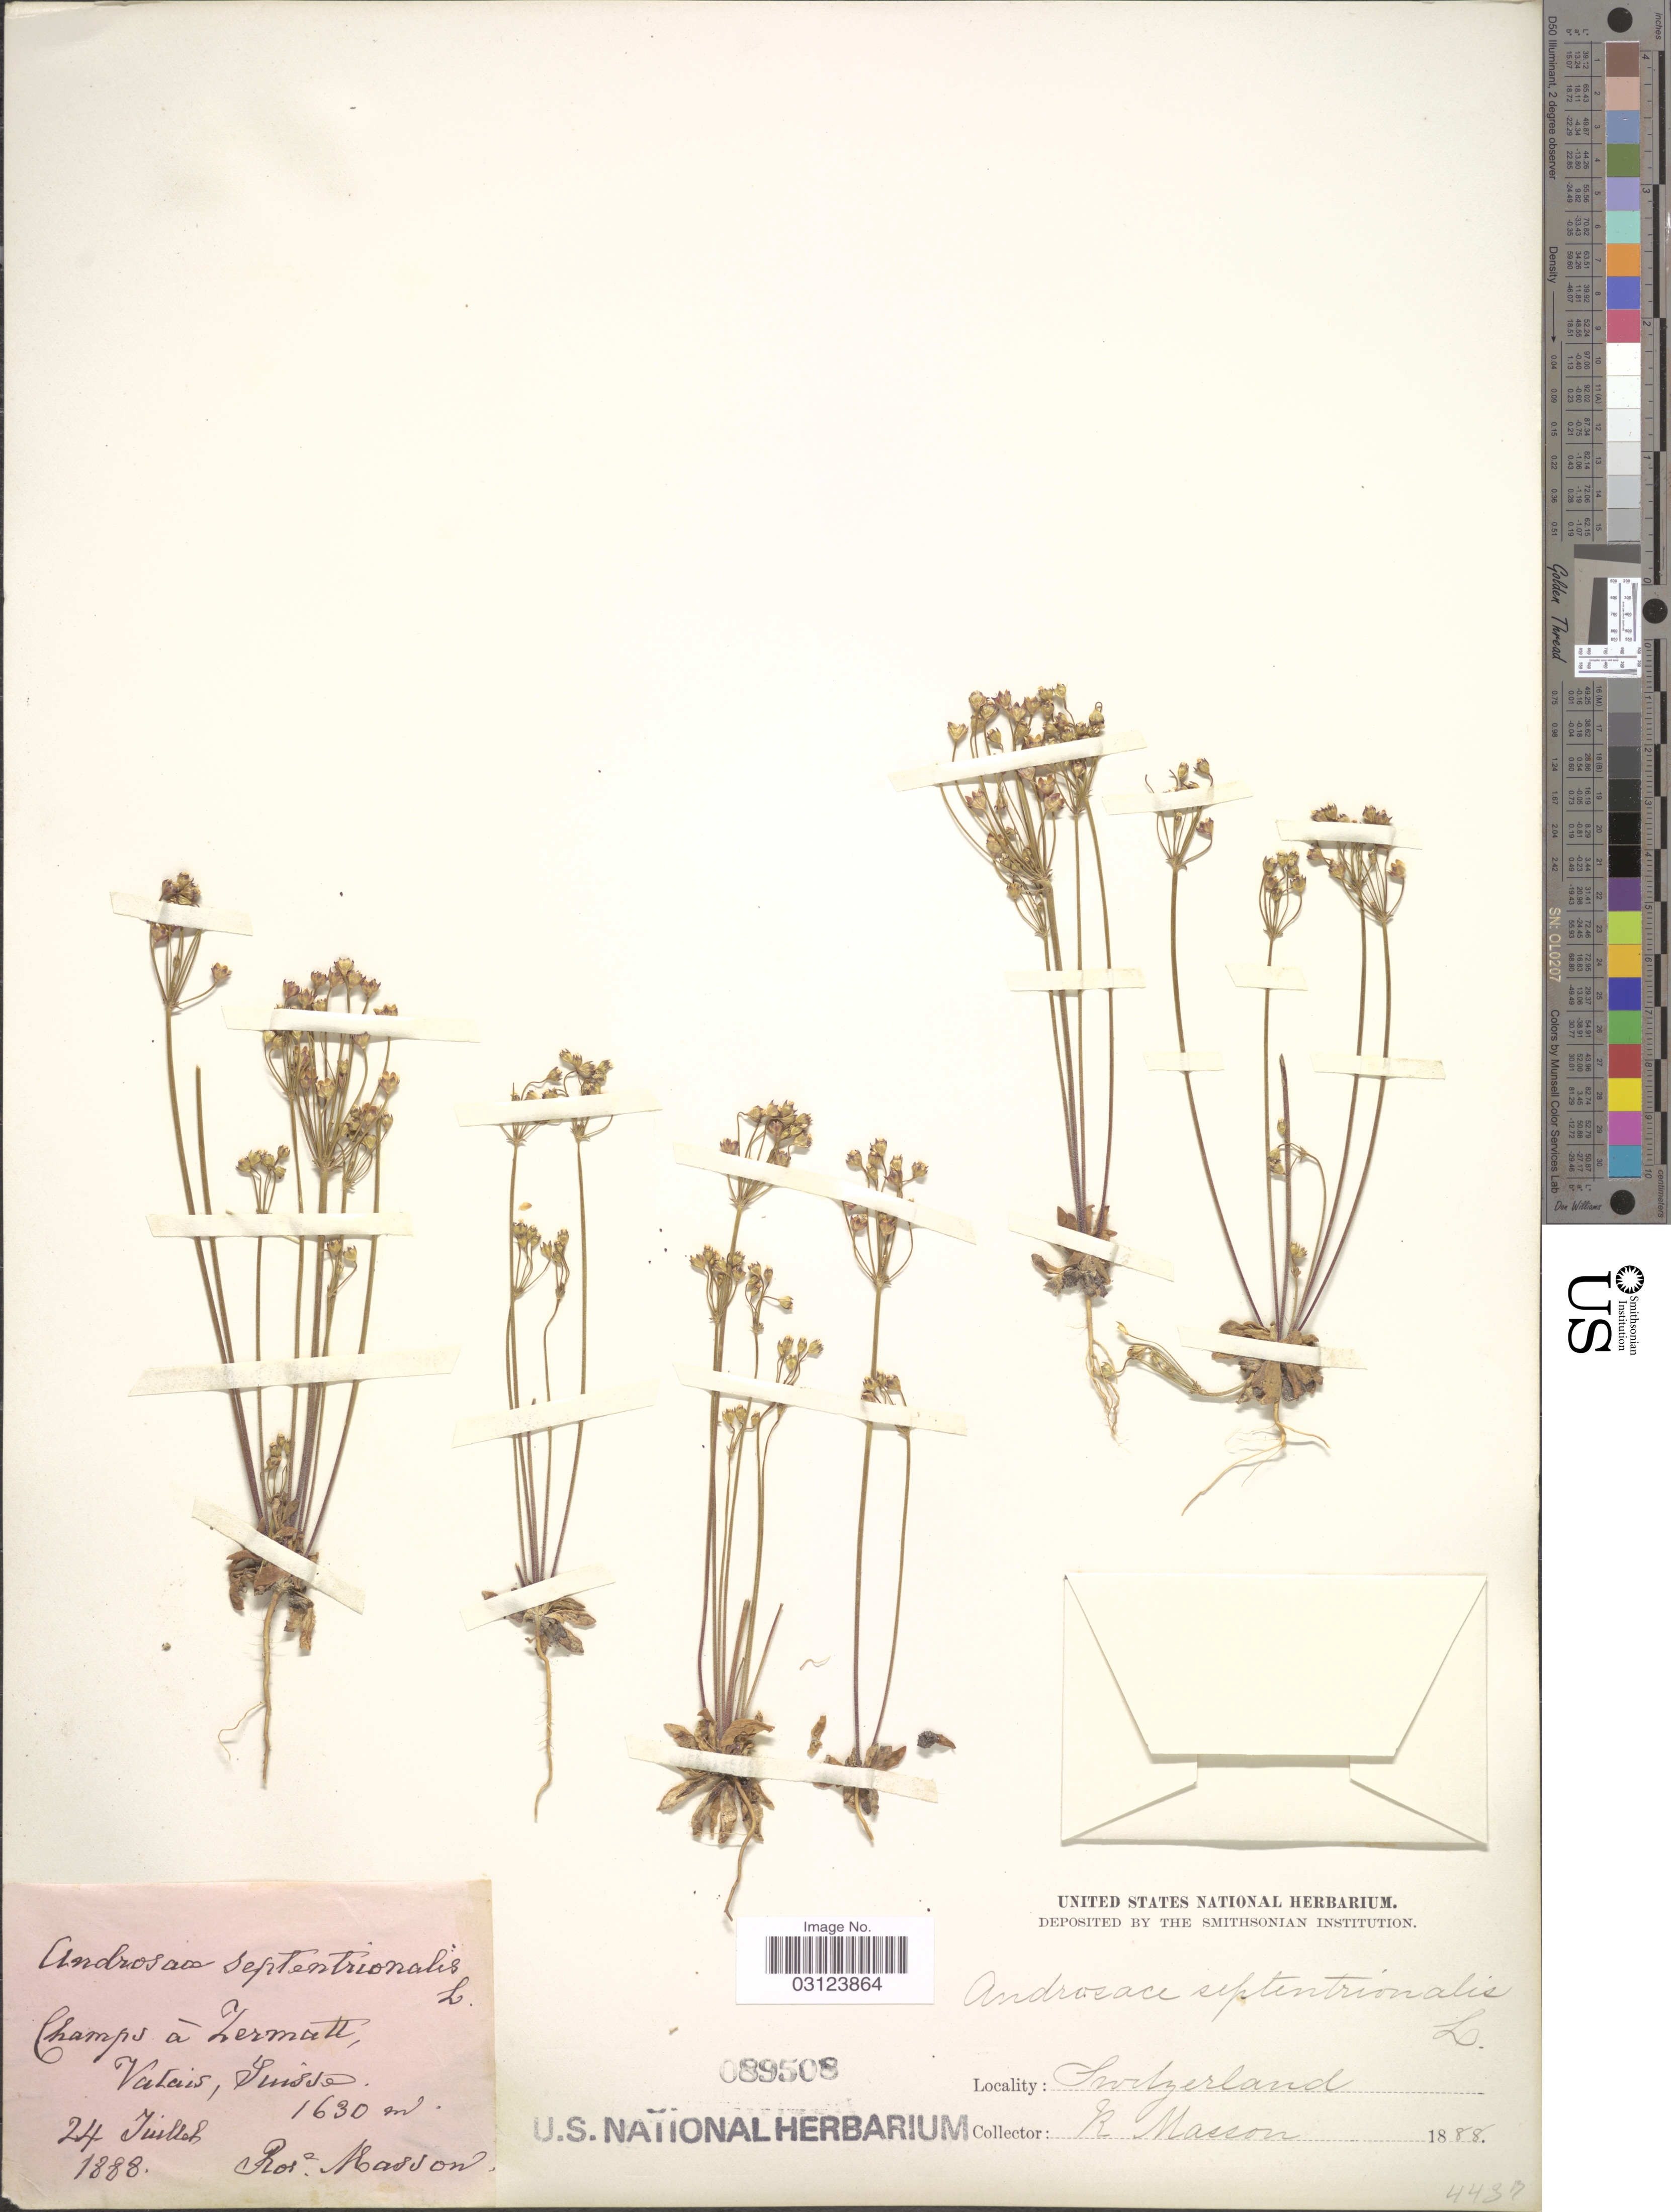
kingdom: Plantae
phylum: Tracheophyta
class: Magnoliopsida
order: Ericales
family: Primulaceae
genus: Androsace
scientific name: Androsace septentrionalis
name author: L.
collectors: R. Masson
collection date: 1888-07-24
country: Switzerland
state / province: Valais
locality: Champs à Zermatt, Suisse.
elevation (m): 1630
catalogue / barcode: US 89508